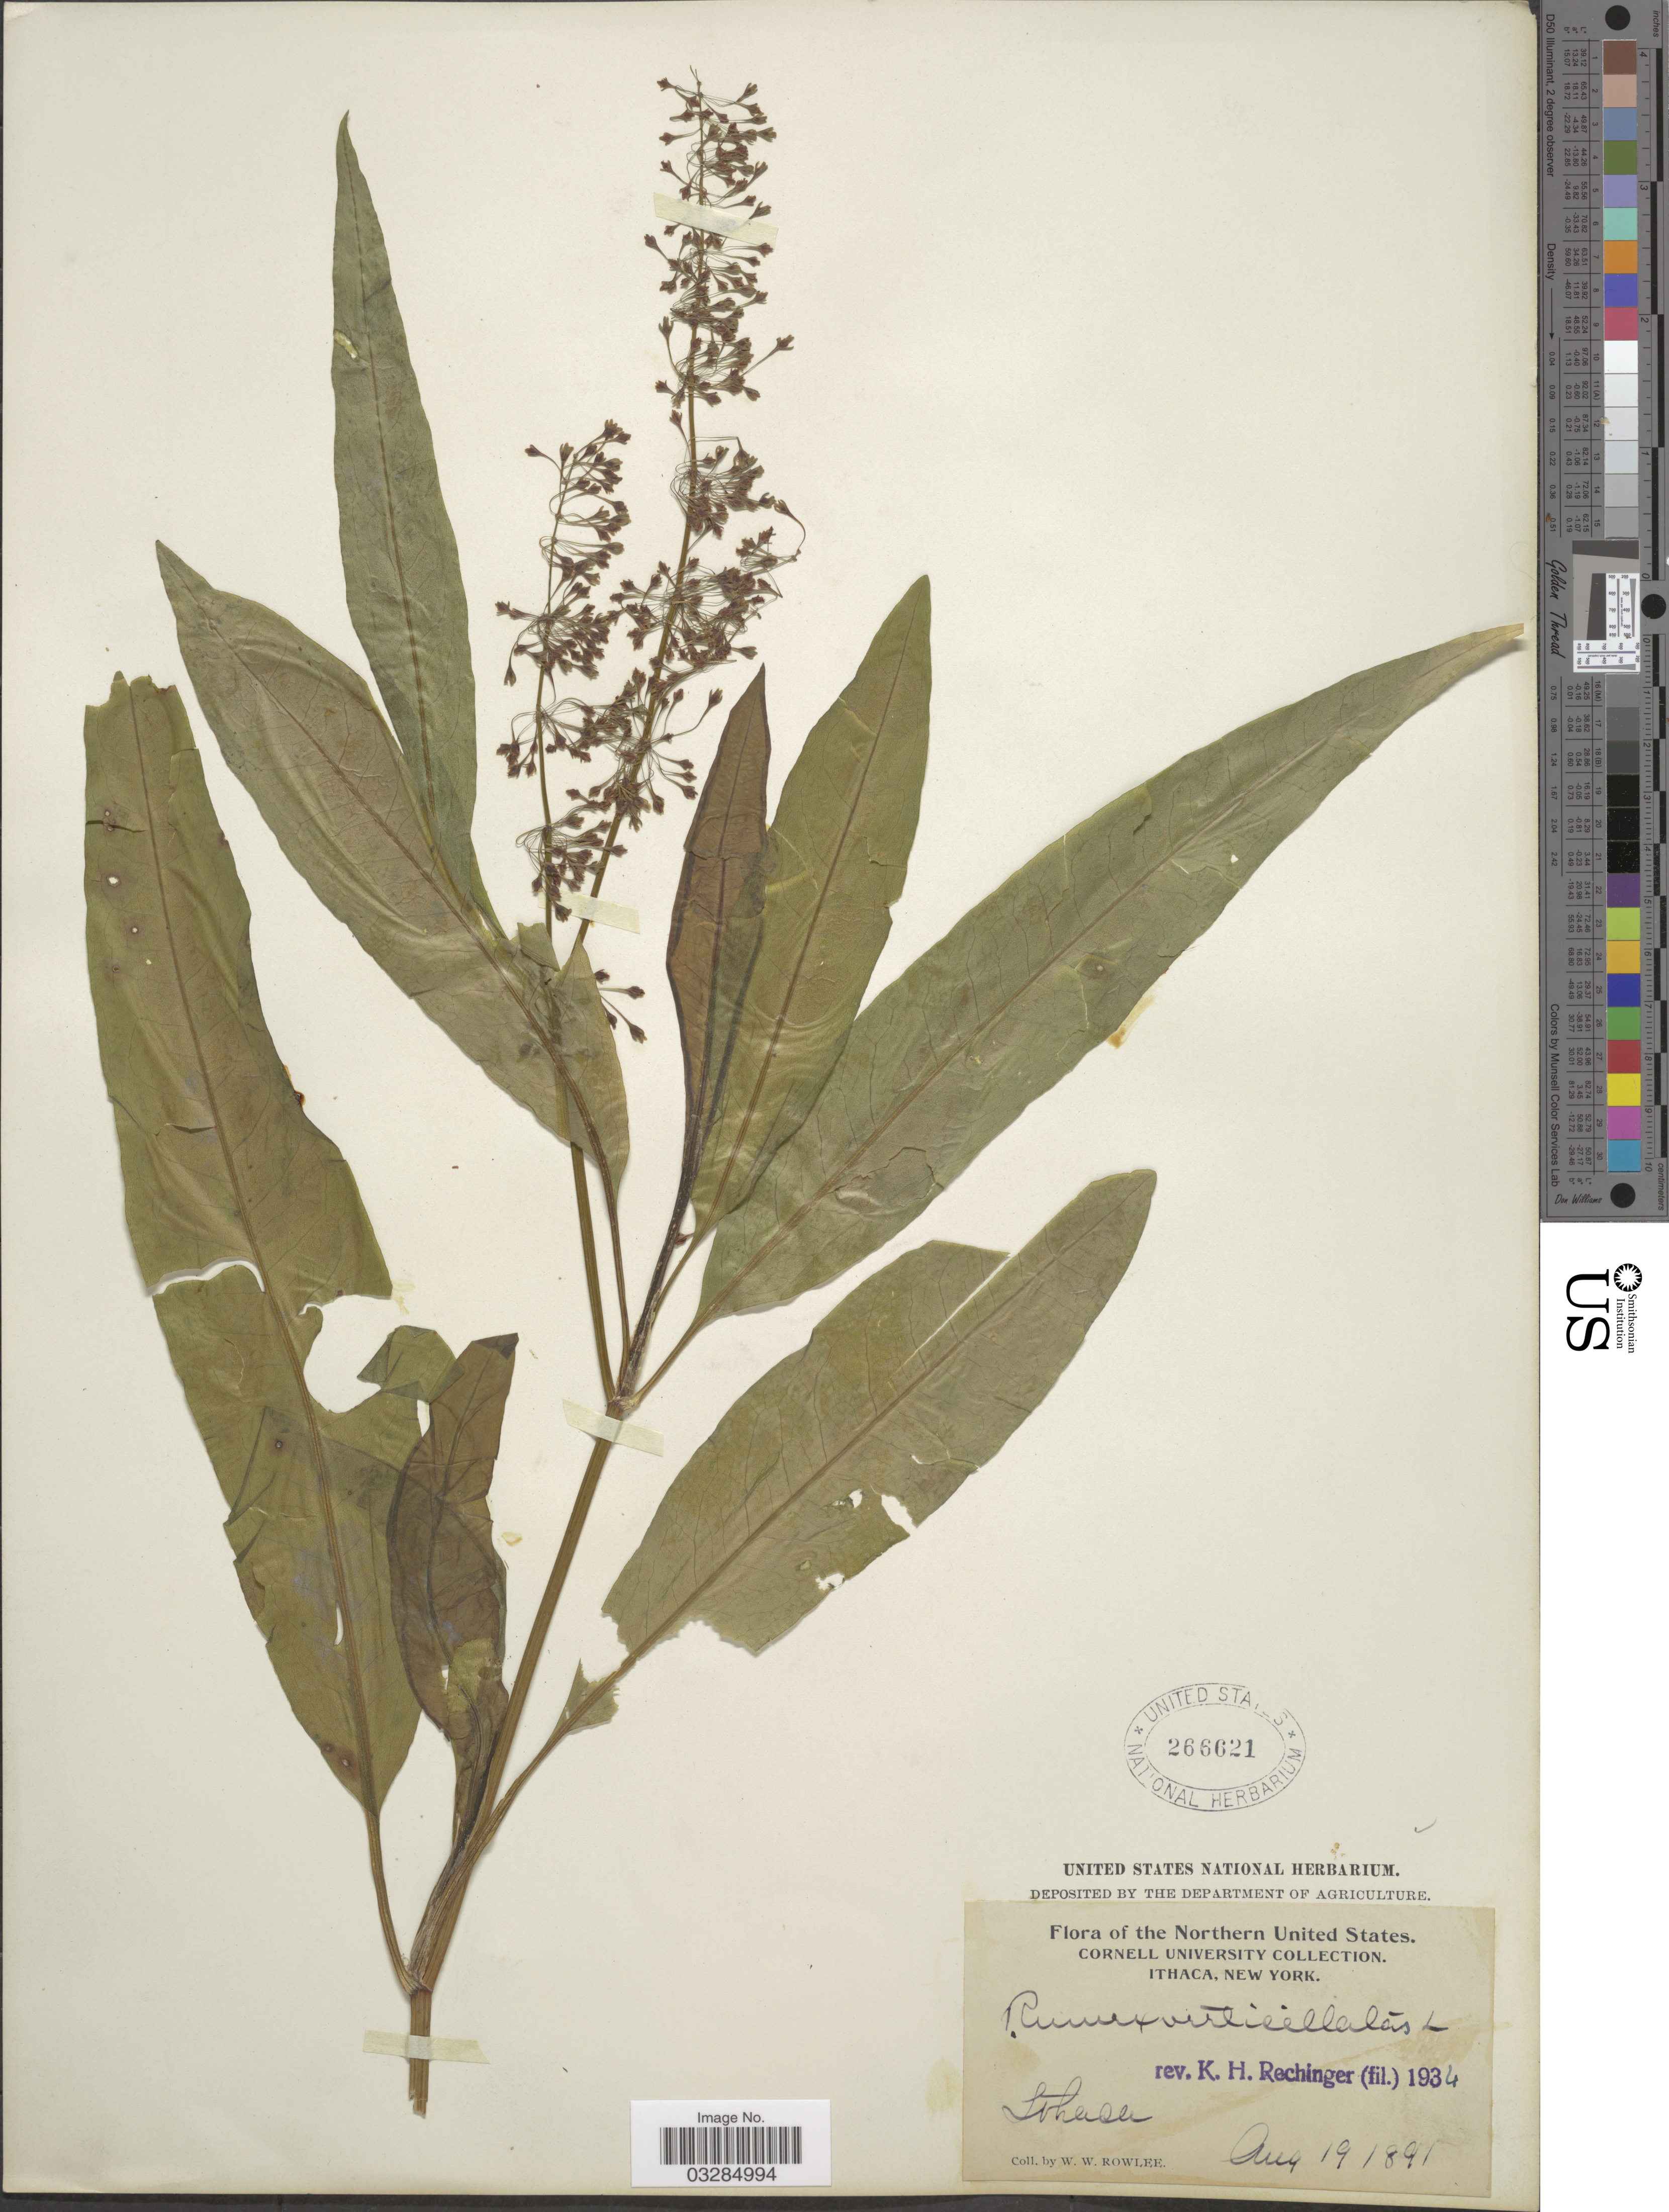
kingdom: Plantae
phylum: Tracheophyta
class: Magnoliopsida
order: Caryophyllales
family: Polygonaceae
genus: Rumex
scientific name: Rumex verticillatus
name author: L.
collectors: W. W. Rowlee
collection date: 1891-08-19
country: United States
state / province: New York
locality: Northern United States. Ithaca.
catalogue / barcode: US 266621